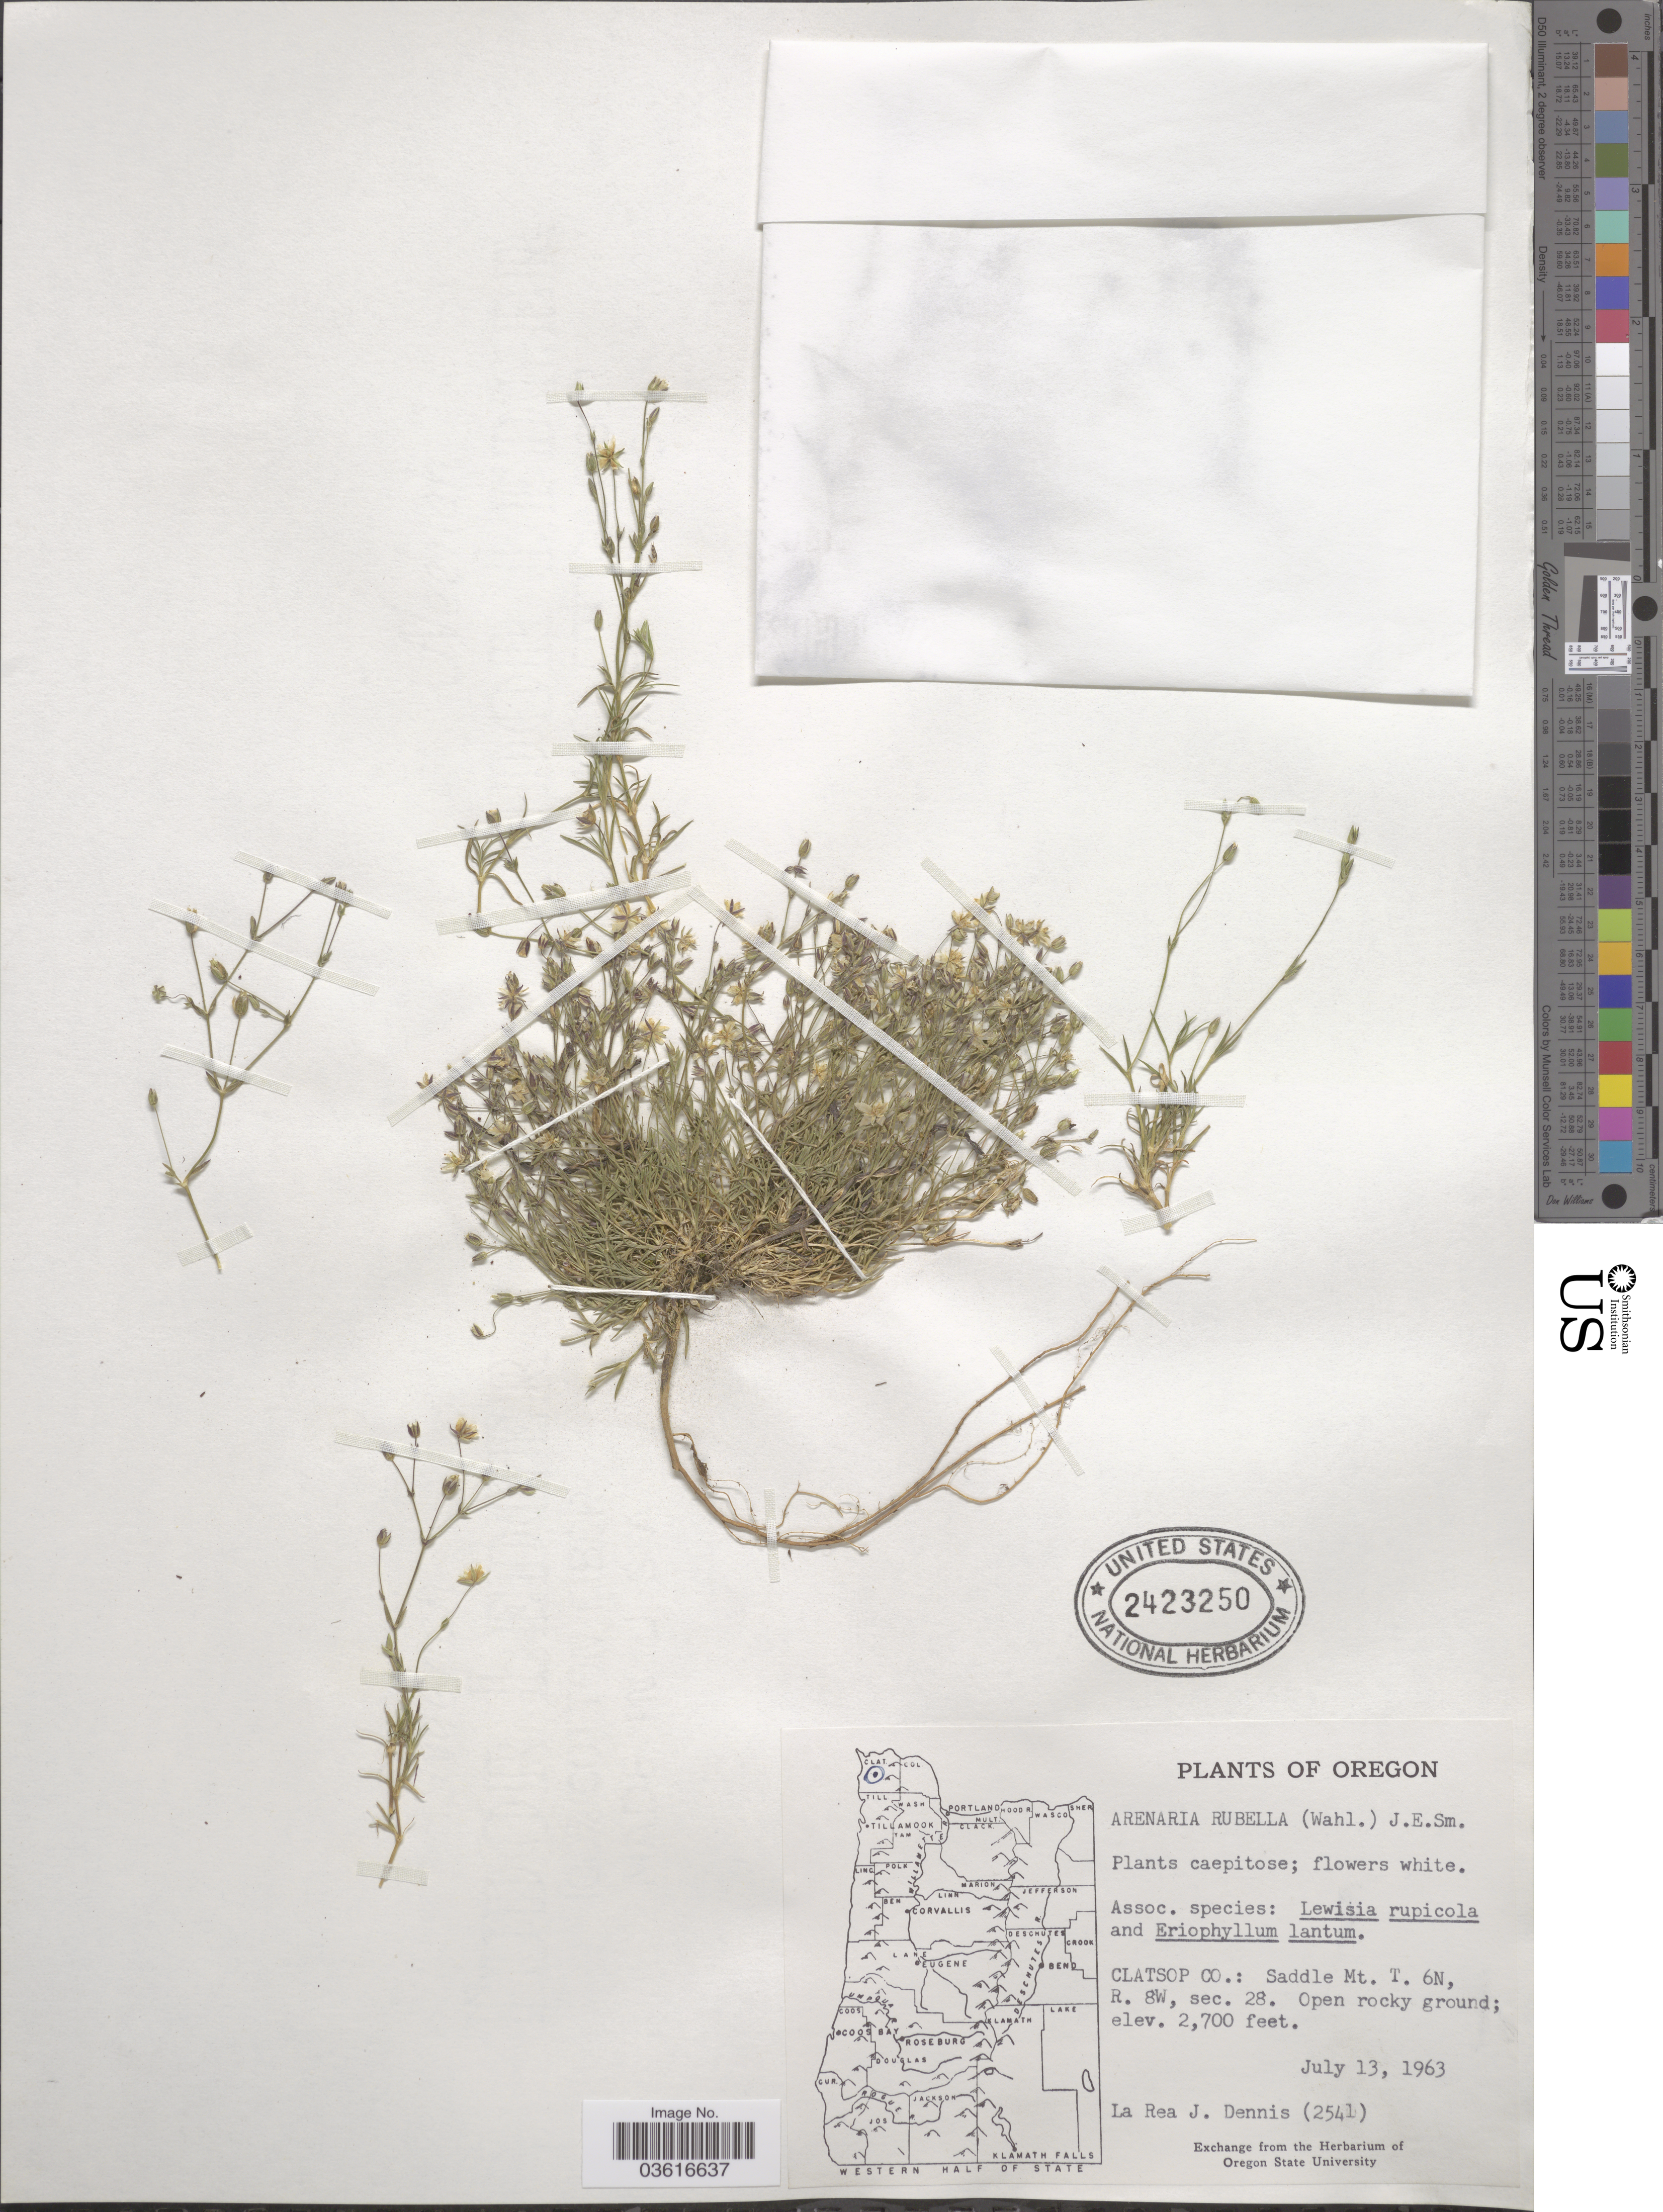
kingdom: Plantae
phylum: Tracheophyta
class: Magnoliopsida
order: Caryophyllales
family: Caryophyllaceae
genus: Minuartia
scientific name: Minuartia rubella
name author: (Wahlenb.) Hiern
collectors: L. Dennis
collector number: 2541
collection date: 1963-07-13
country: United States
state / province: Oregon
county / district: Clatsop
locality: Clatsop Co.: Saddle Mt. T. 6N, R. 8W, sec. 28.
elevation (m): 823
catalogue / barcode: US 2423250